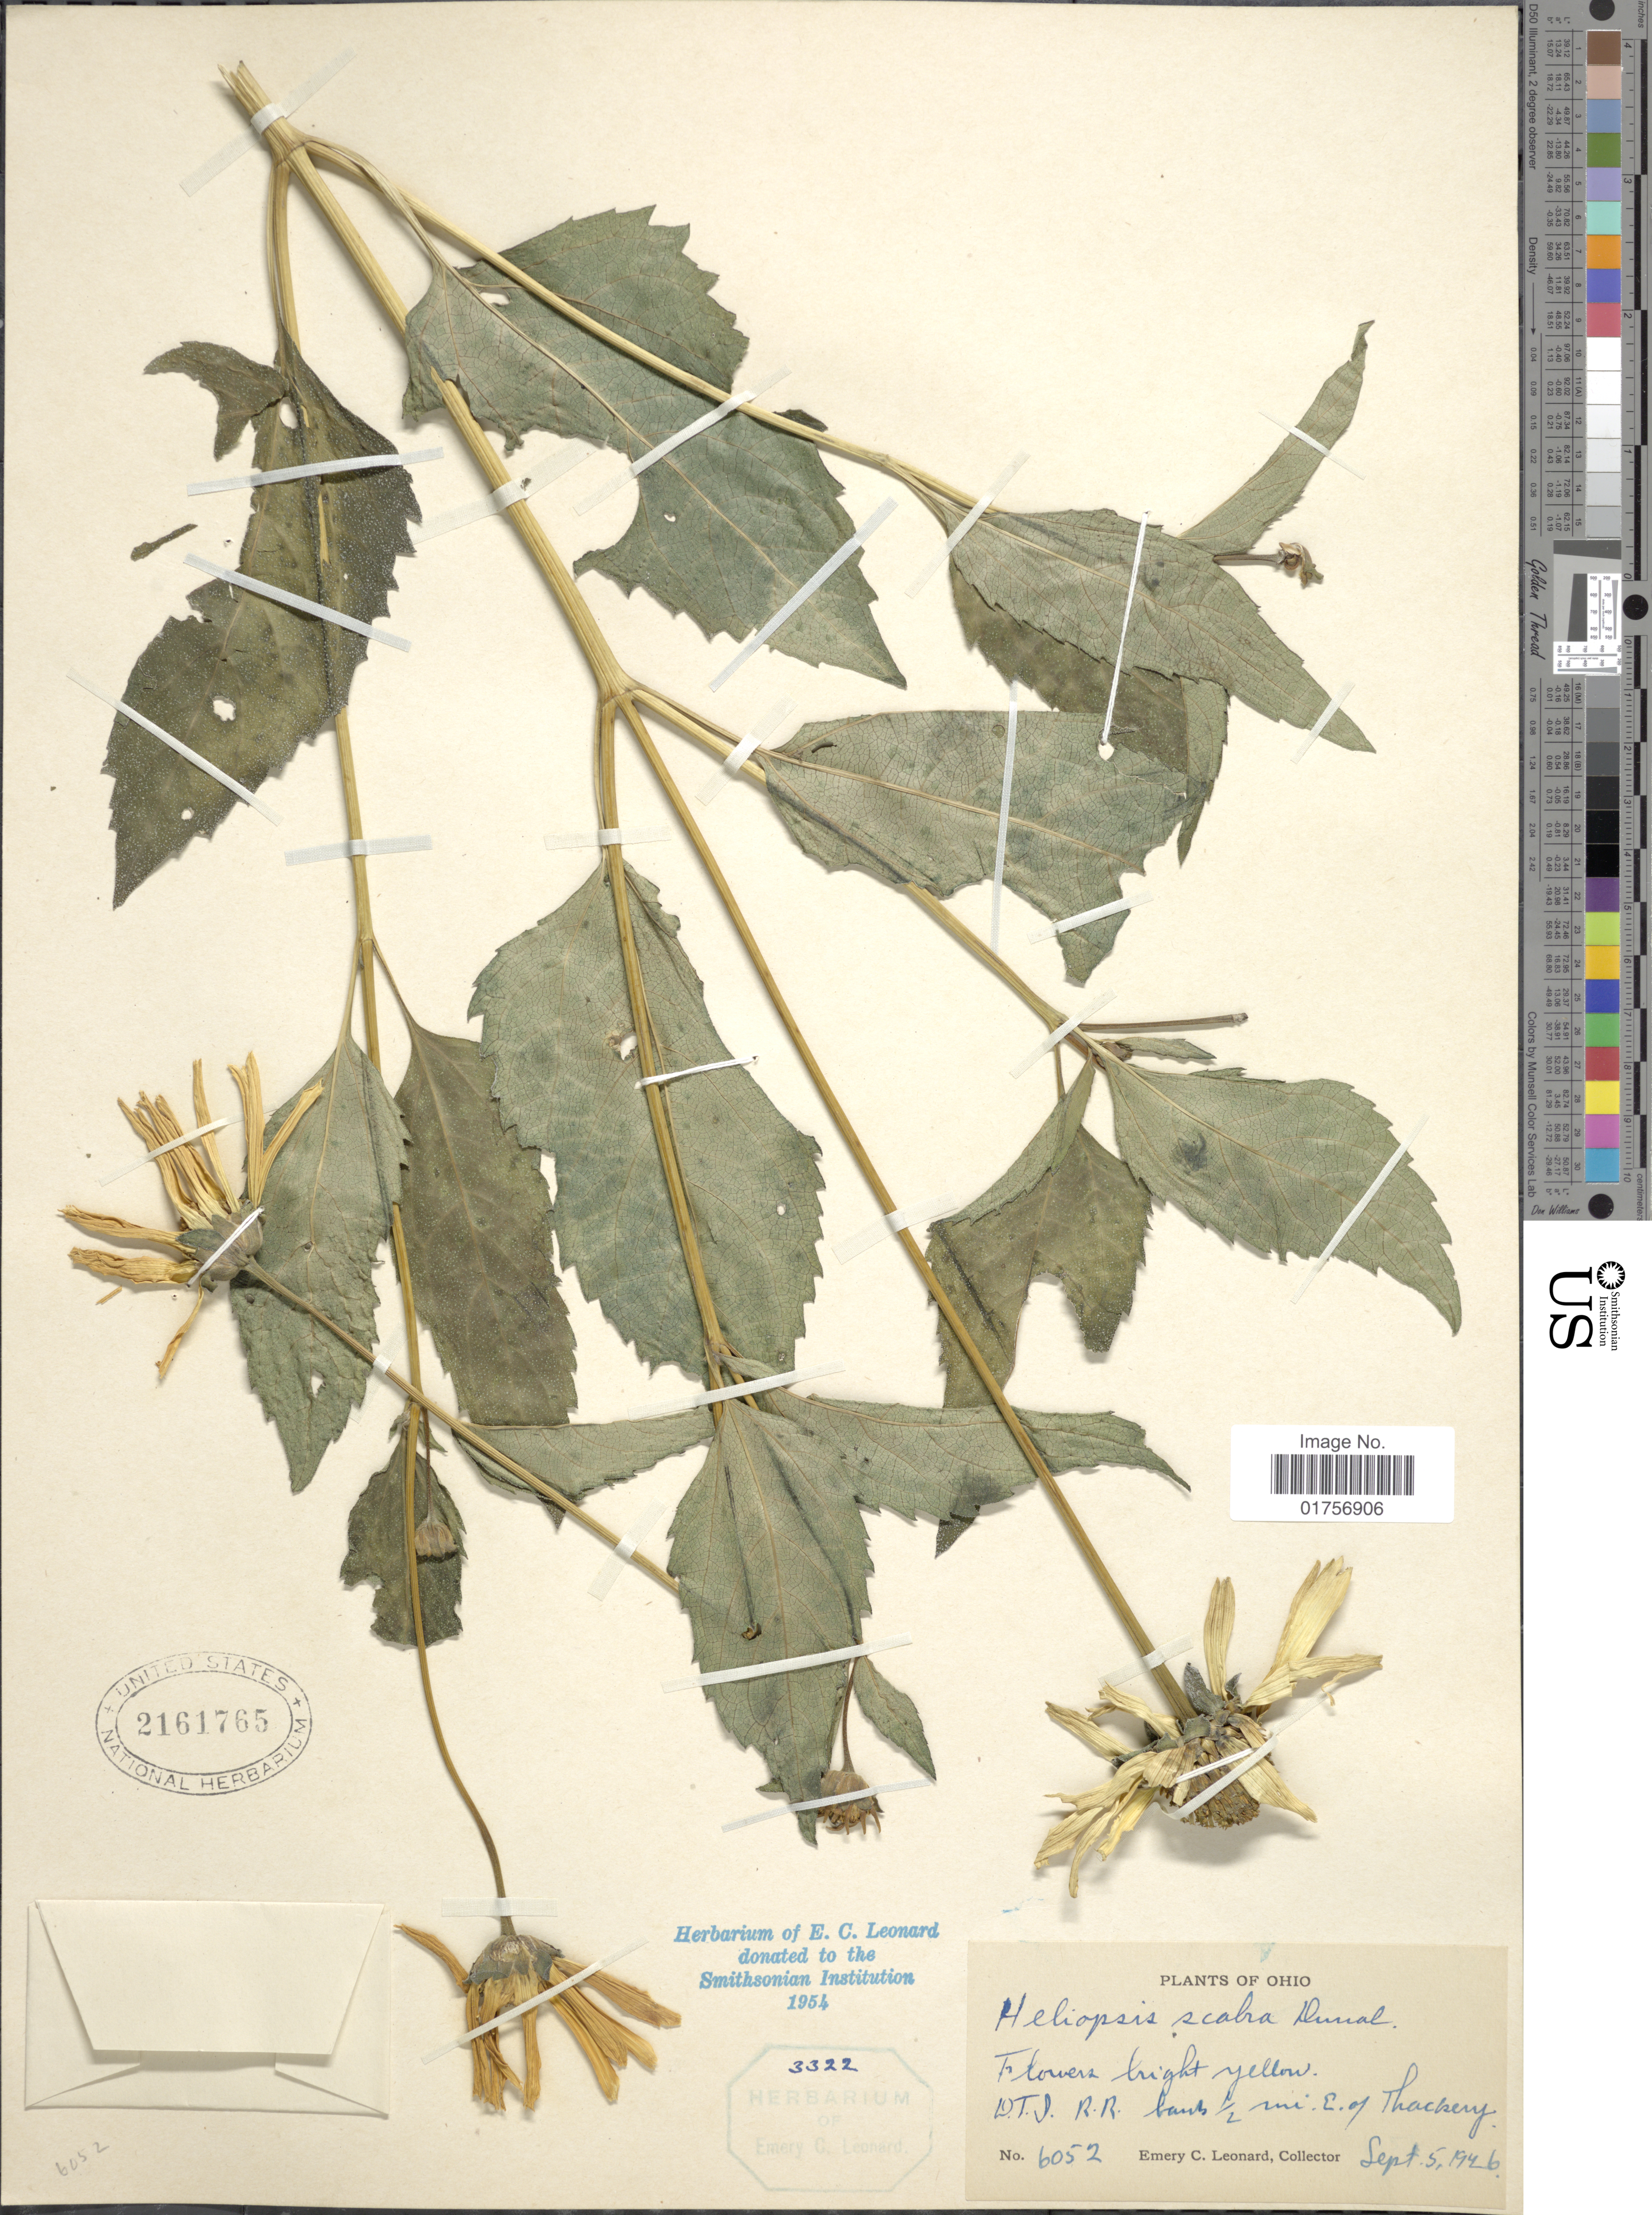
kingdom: Plantae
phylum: Tracheophyta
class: Magnoliopsida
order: Asterales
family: Asteraceae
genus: Heliopsis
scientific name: Heliopsis helianthoides var. scabra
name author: (Dunal) T.R. Fisher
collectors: E. C. Leonard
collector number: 6052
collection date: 1946-09-05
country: United States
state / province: Ohio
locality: D.T.S. R.R. bank ½ mi E. of Thackery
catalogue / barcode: US 2161765